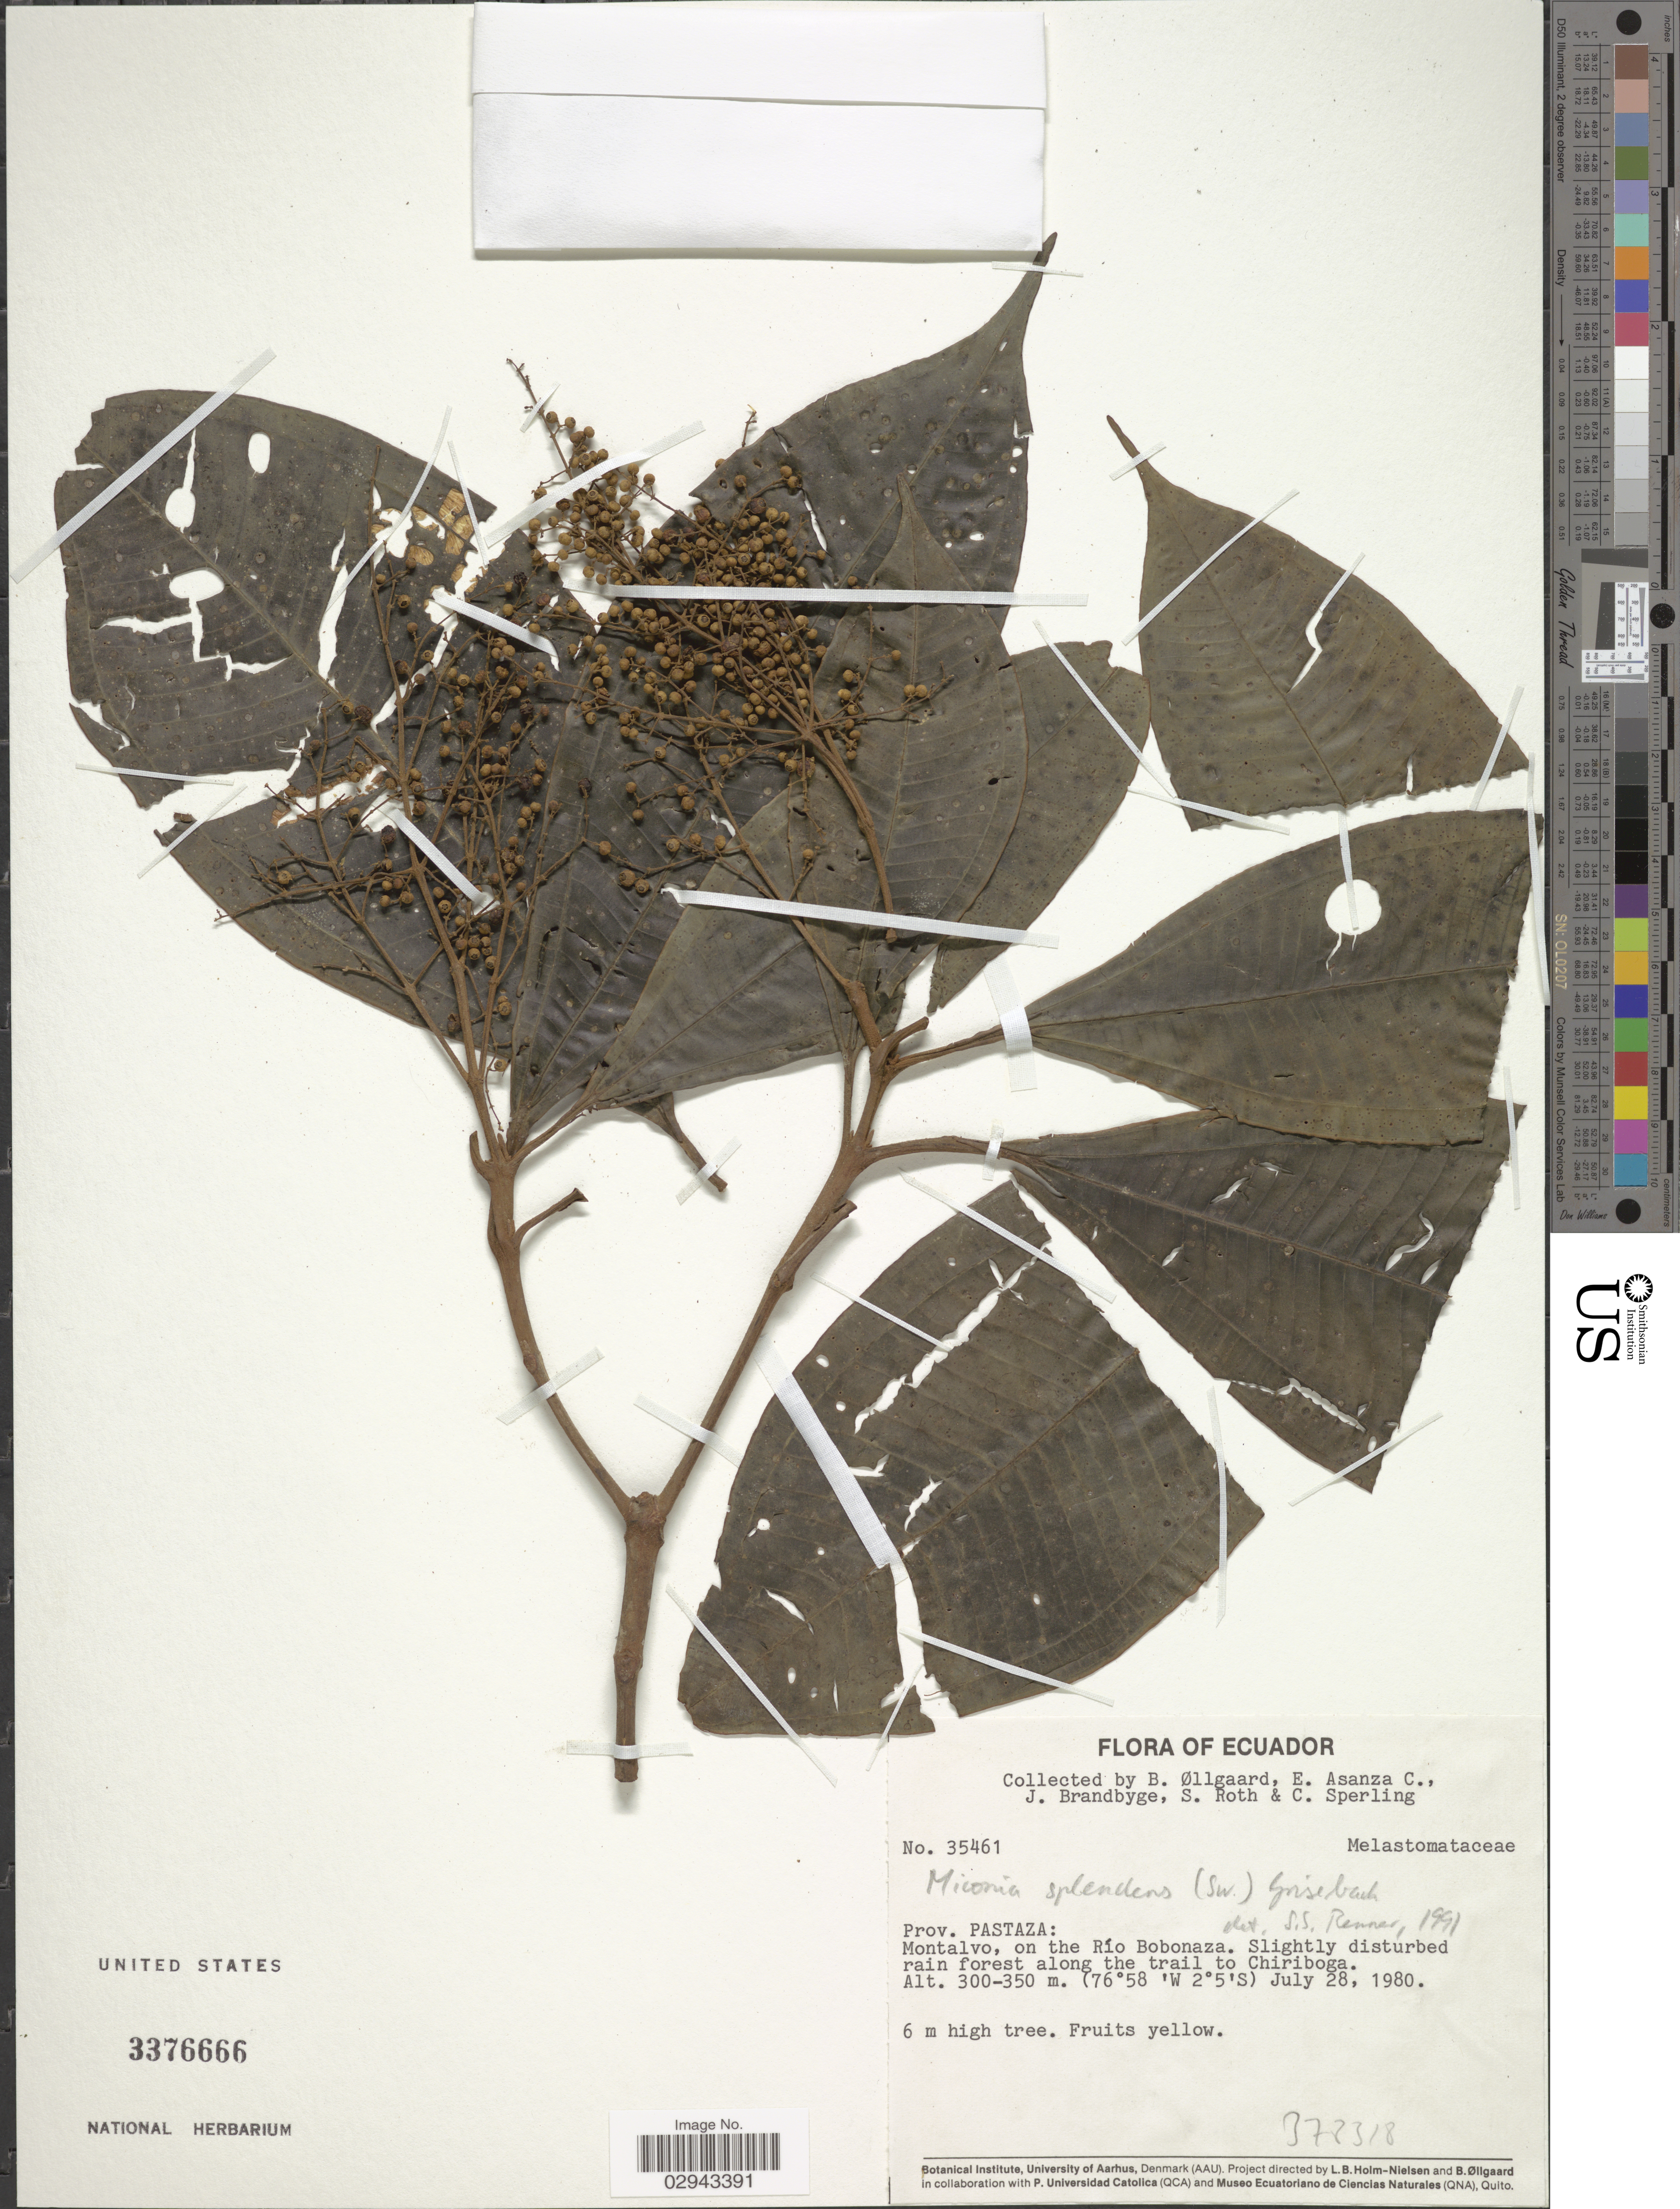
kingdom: Plantae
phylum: Tracheophyta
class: Magnoliopsida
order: Myrtales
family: Melastomataceae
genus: Miconia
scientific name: Miconia splendens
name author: (Sw.) Griseb.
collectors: B. Øllgaard, E. Asanza C., J. Brandbyge, S. Roth & C. Sperling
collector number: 35461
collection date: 1980-07-28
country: Ecuador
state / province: Pastaza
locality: Montalvo, on the Río Bobonaza. Along the trail to Chiriboga.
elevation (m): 300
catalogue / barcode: US 3376666